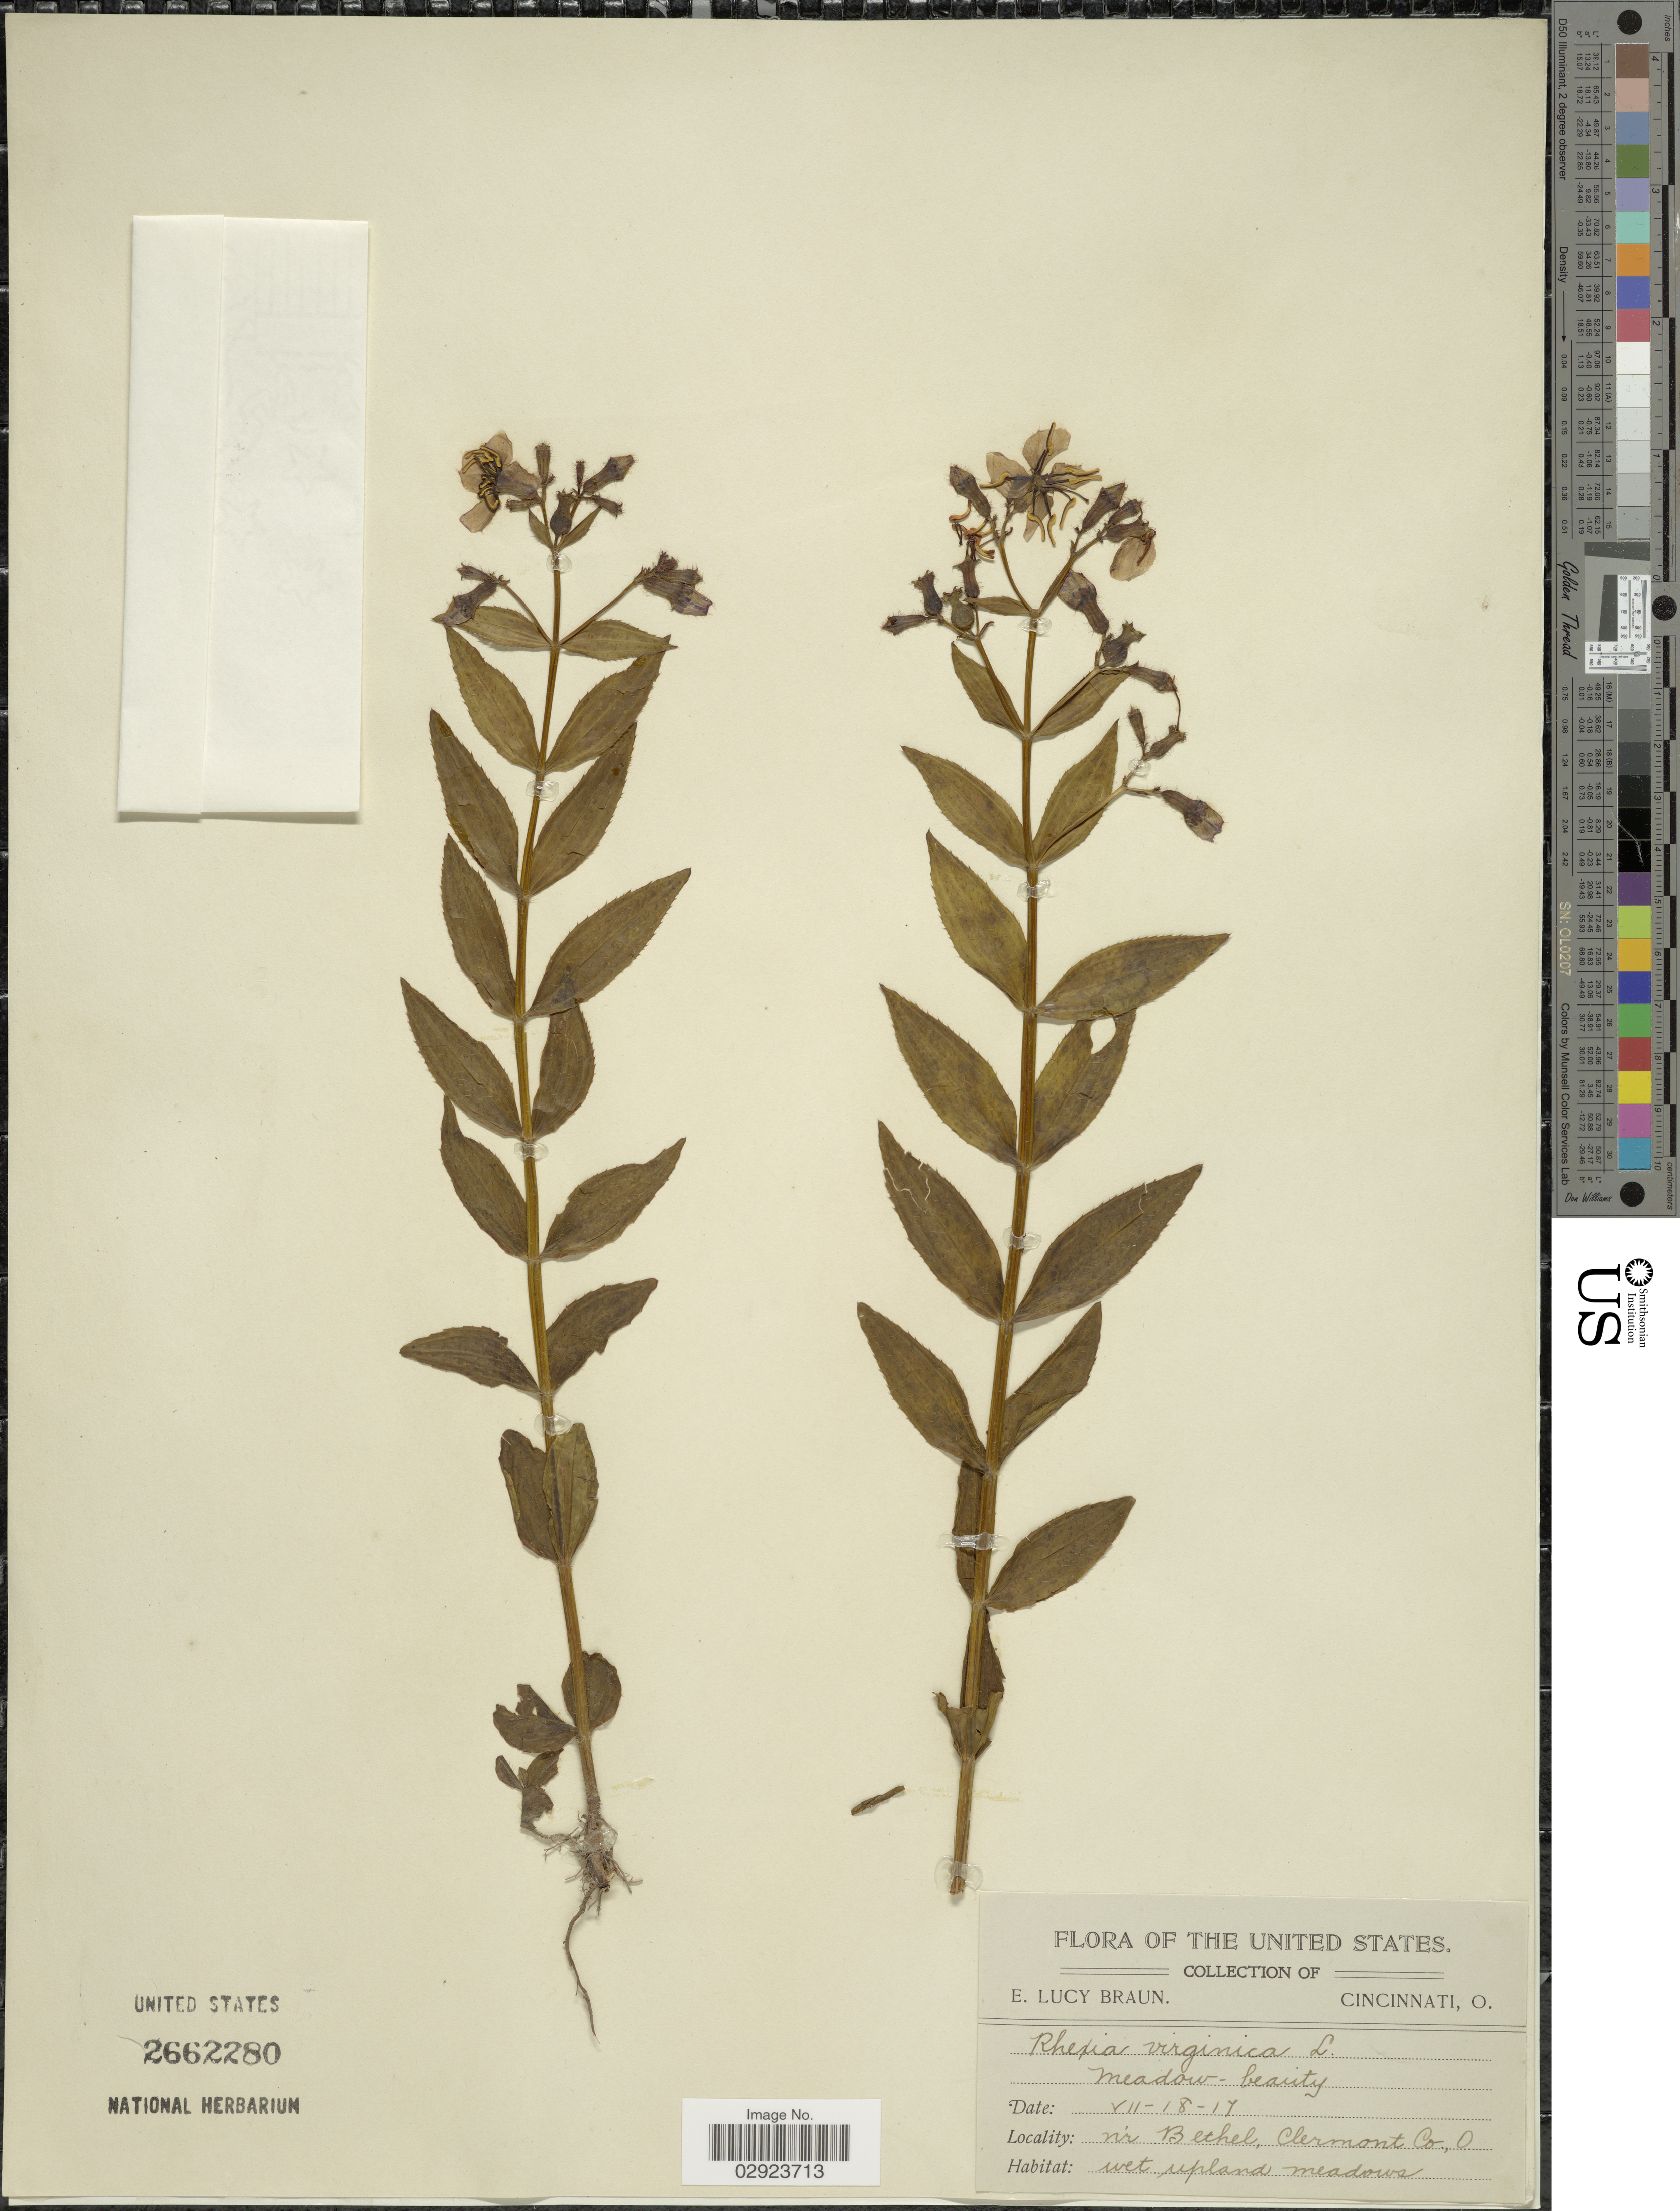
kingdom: Plantae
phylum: Tracheophyta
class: Magnoliopsida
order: Myrtales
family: Melastomataceae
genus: Rhexia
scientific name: Rhexia virginica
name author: L.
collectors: E. L. Braun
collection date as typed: Transcribed d/m/y: 18/7/17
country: United States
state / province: Ohio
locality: Nr Bechel, Clermont Co.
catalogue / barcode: US 2662280